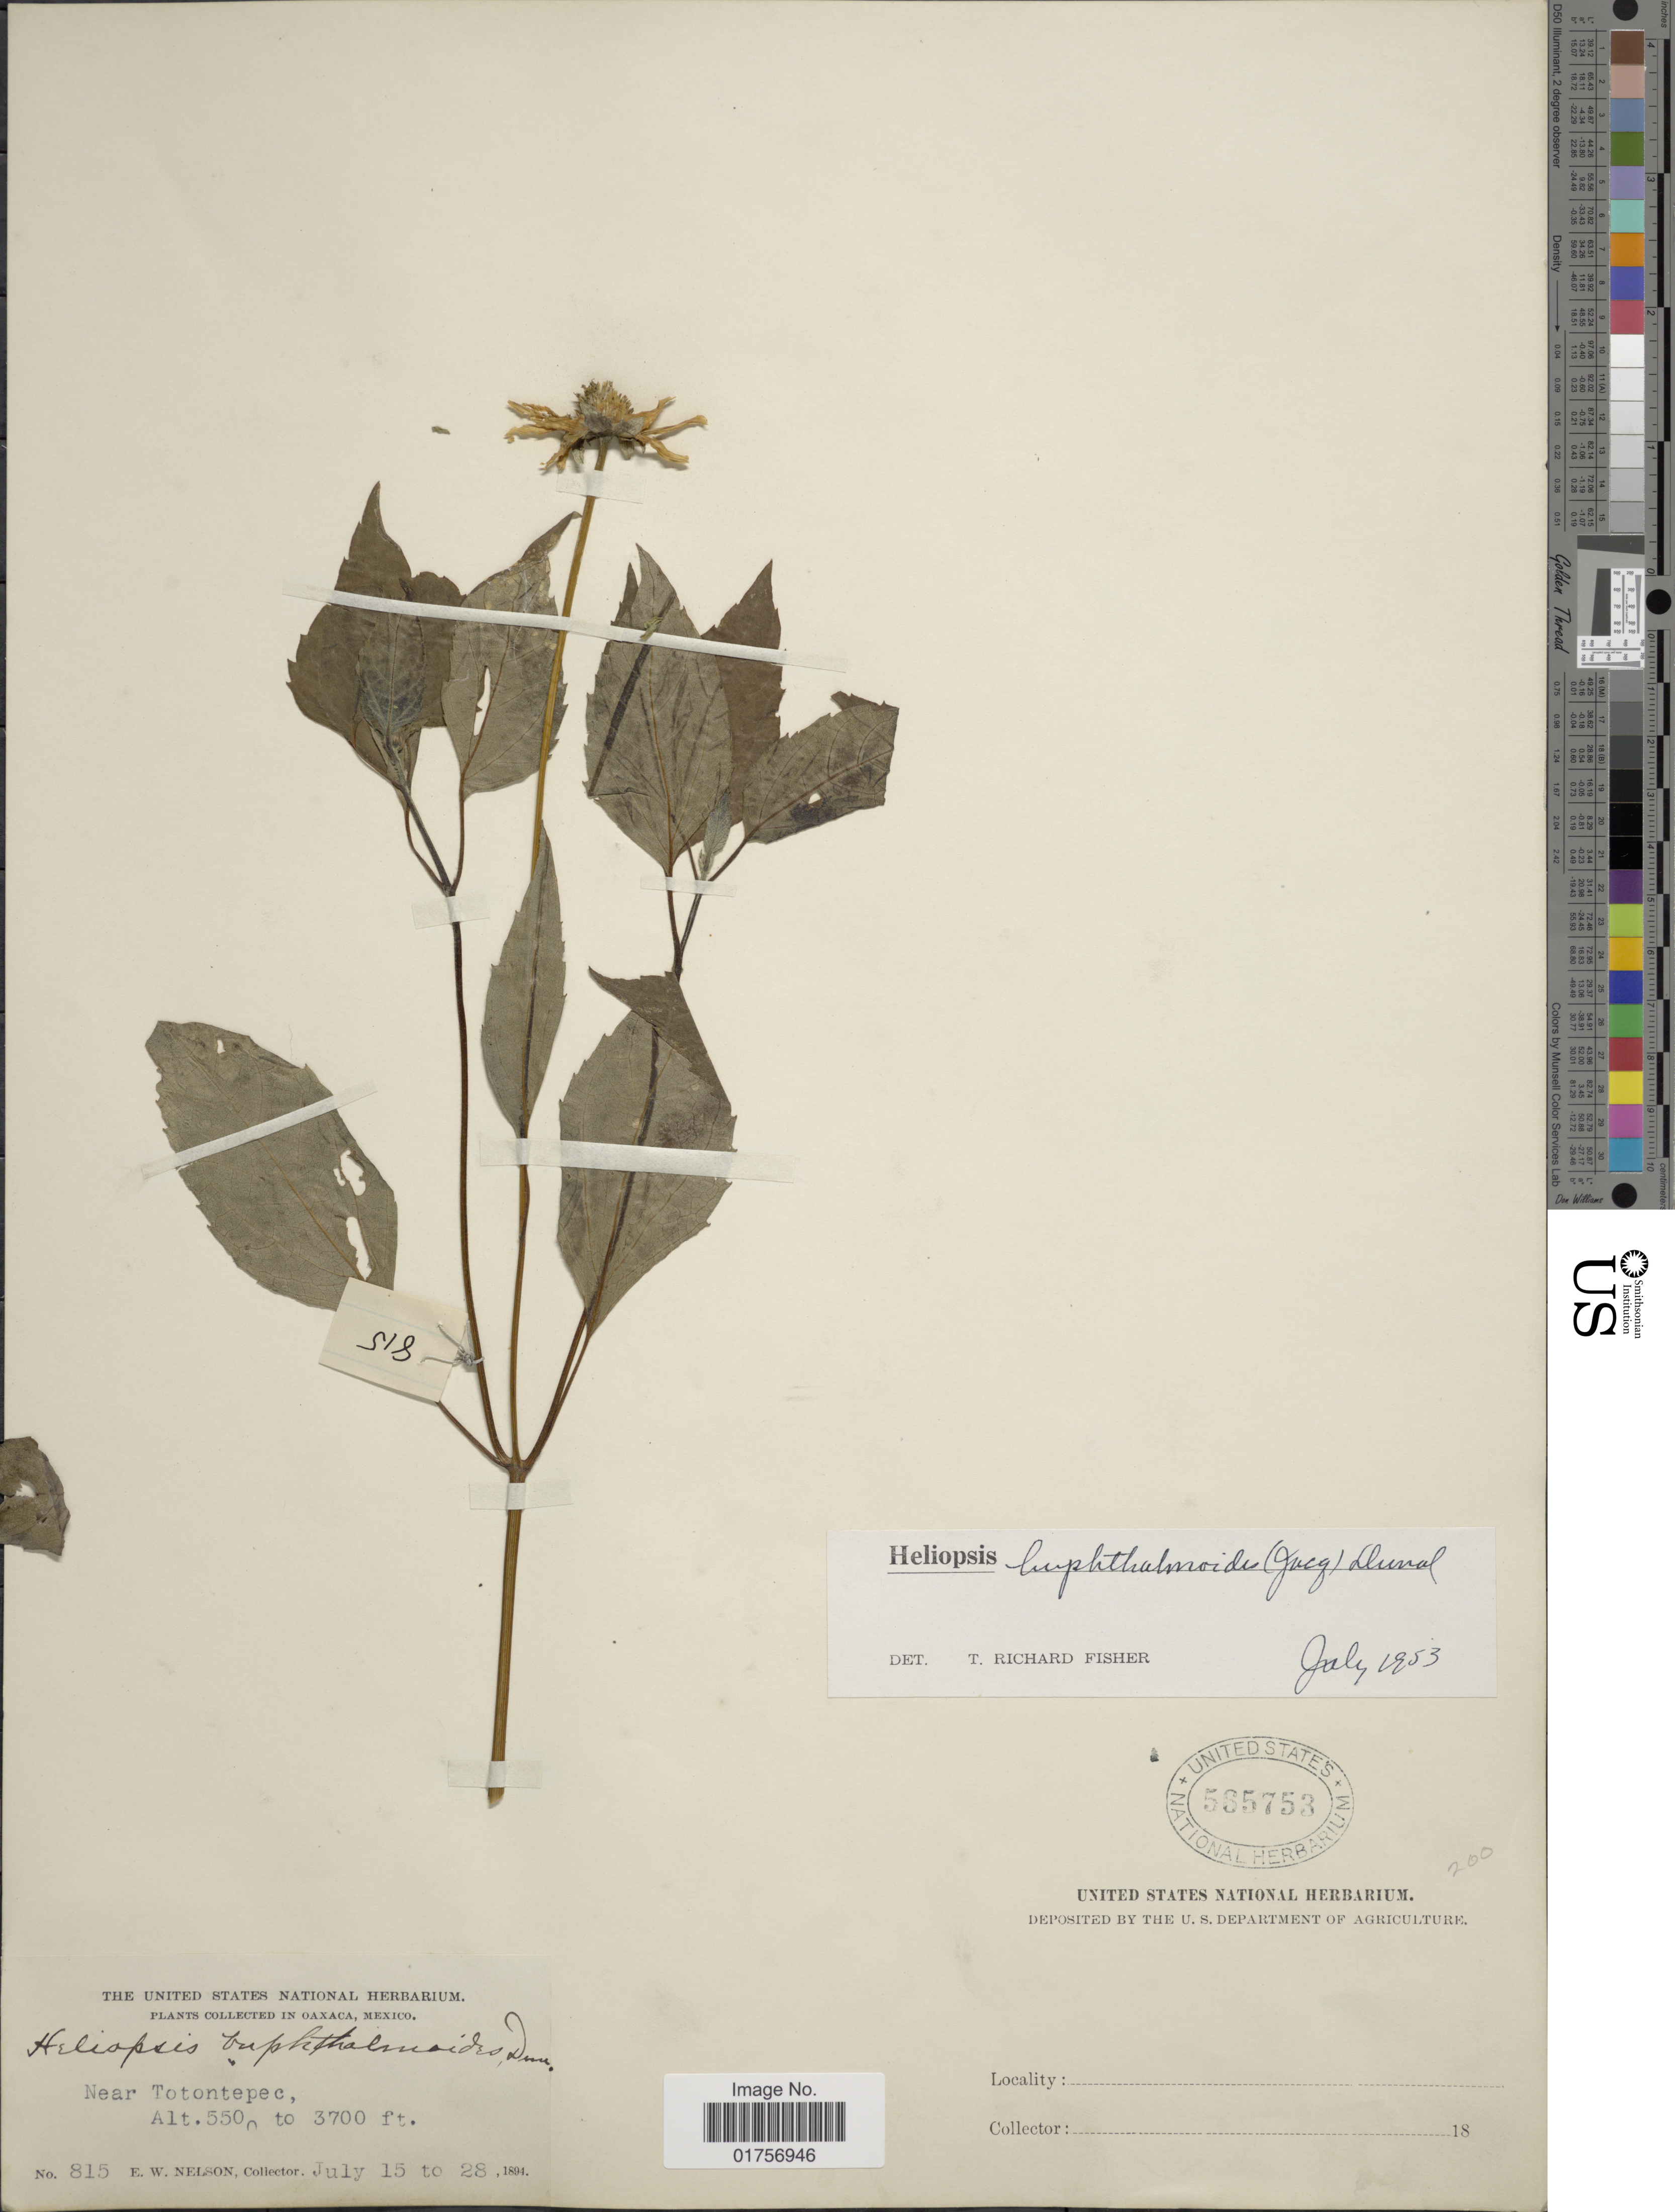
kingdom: Plantae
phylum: Tracheophyta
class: Magnoliopsida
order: Asterales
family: Asteraceae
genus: Heliopsis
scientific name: Heliopsis buphthalmoides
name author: (Jacq.) Dunal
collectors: E. W. Nelson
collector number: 815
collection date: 1894-07-15/1894-07-28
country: Mexico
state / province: Oaxaca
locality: Near Totontepec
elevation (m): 1128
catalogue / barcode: US 585753